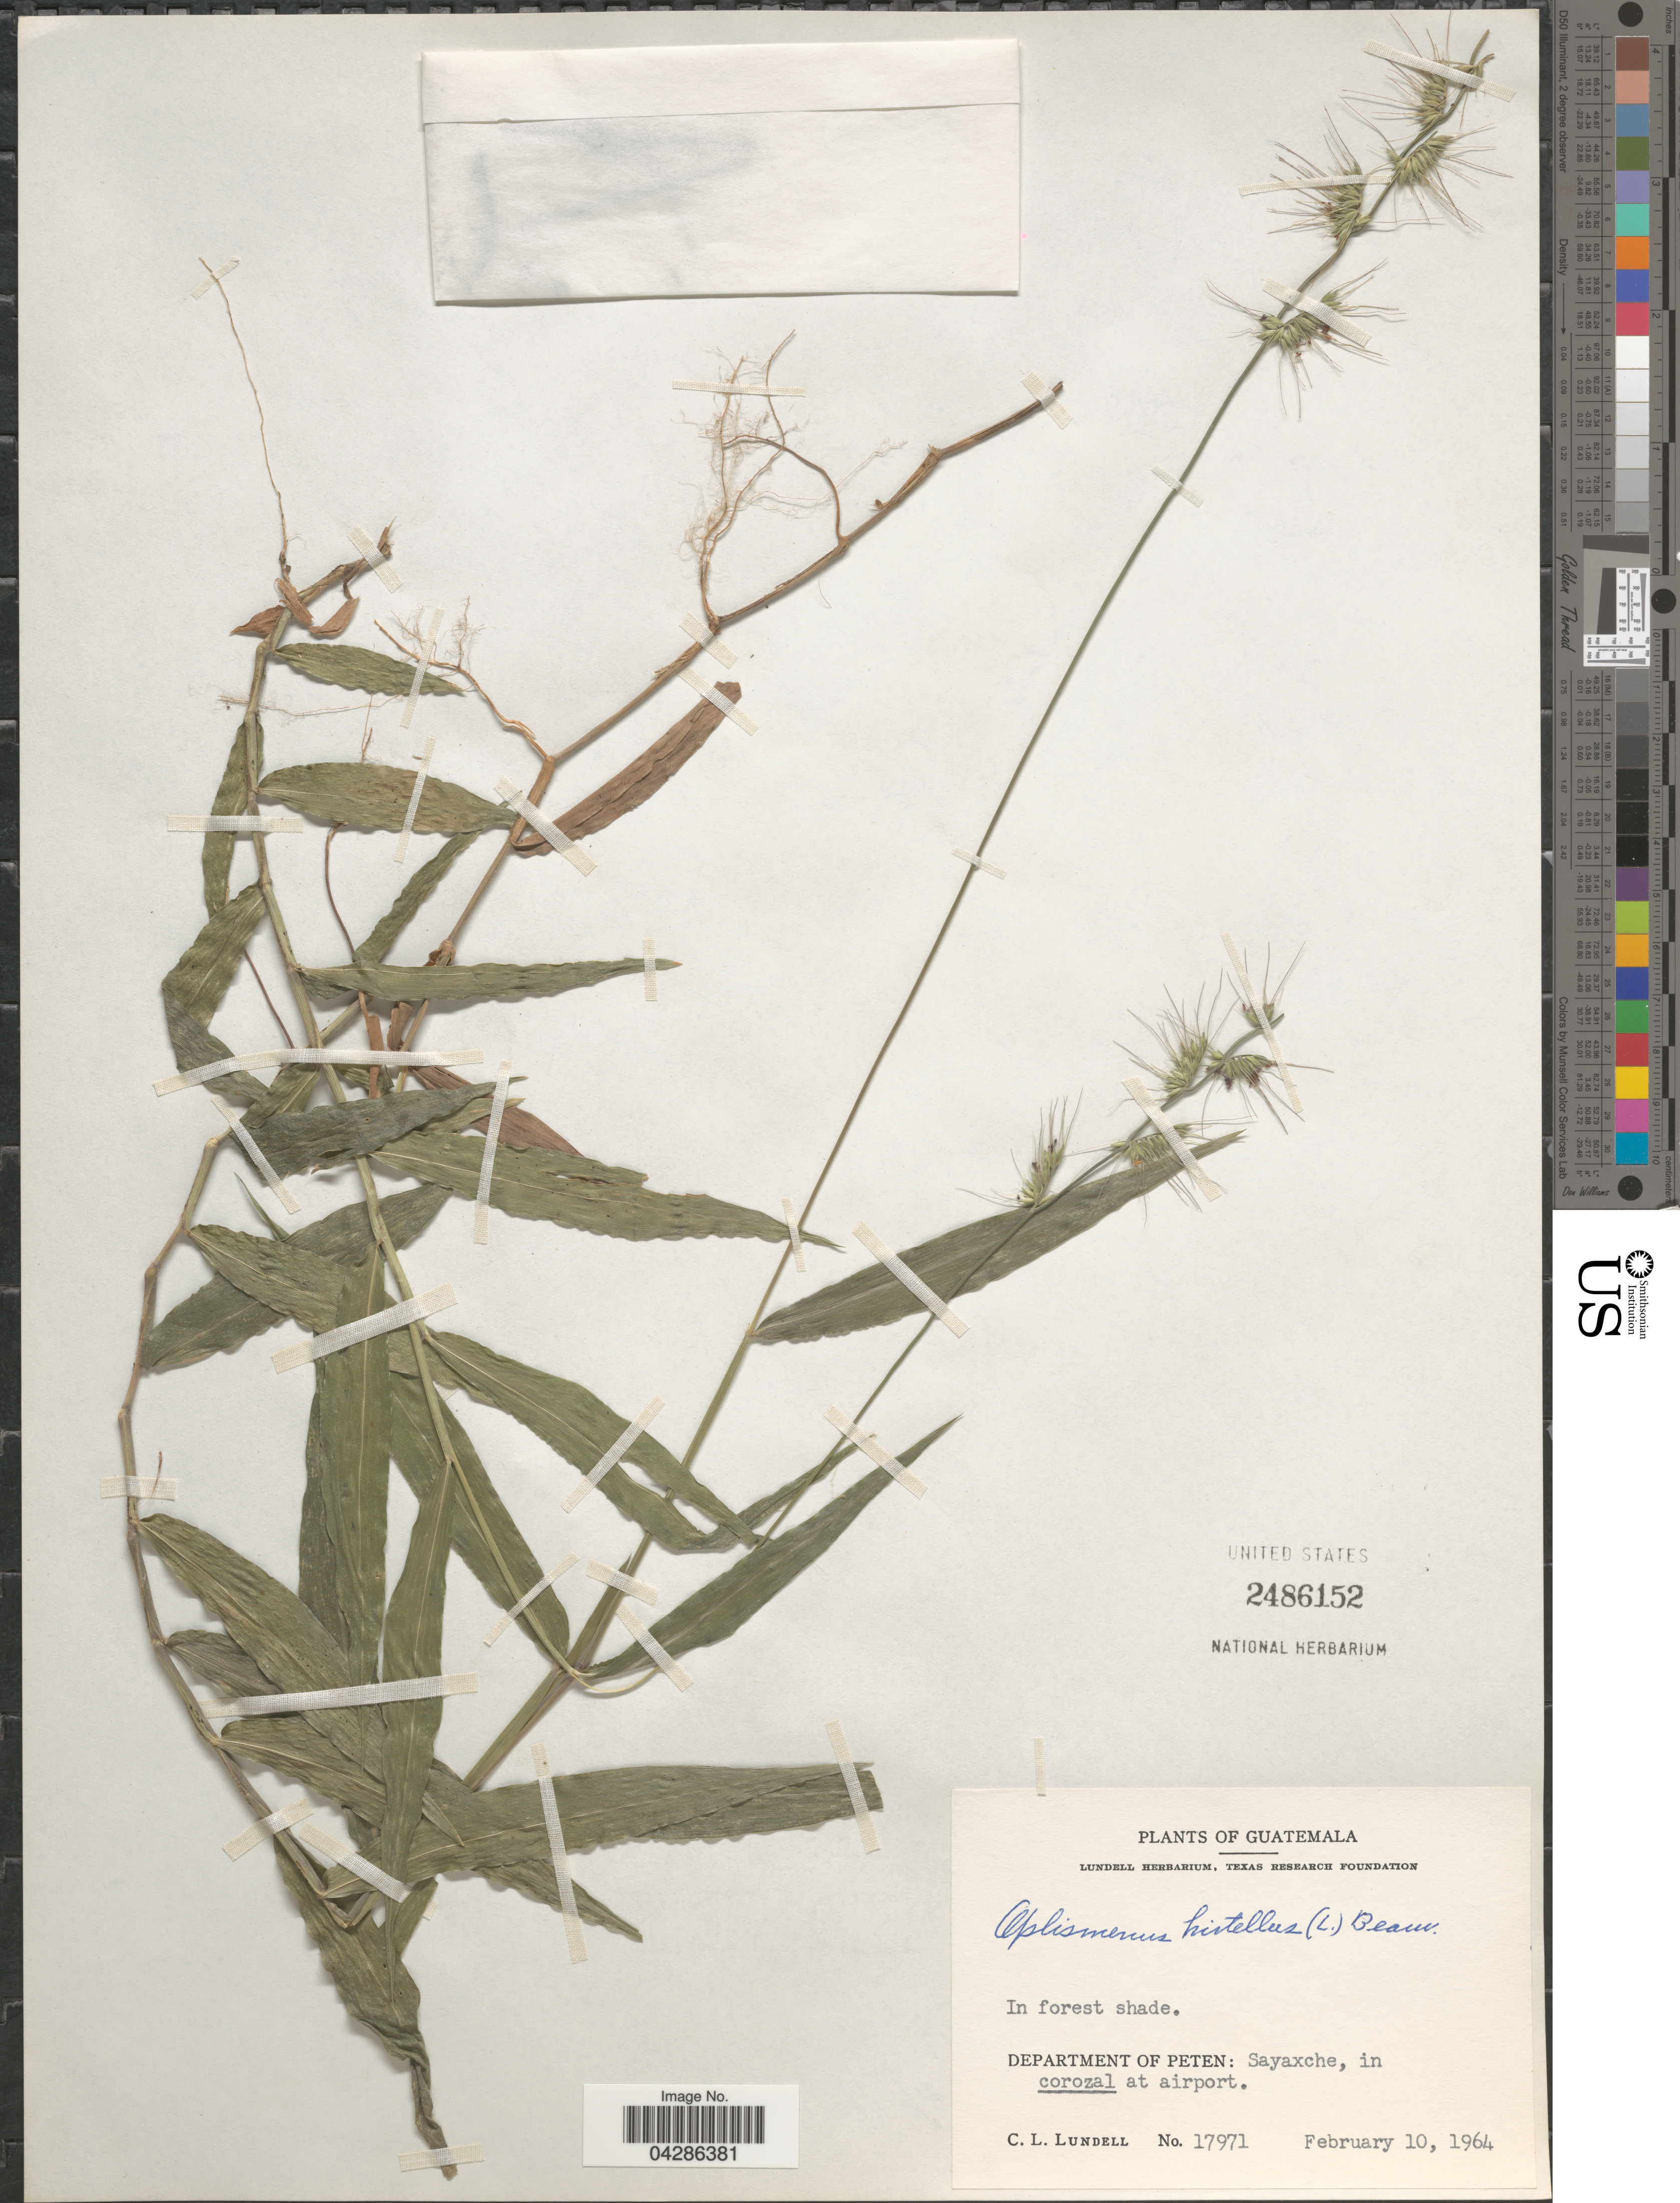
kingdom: Plantae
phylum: Tracheophyta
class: Liliopsida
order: Poales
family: Poaceae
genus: Oplismenus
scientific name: Oplismenus hirtellus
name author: (L.) P. Beauv.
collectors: C. L. Lundell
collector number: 17971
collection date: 1964-02-10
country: Guatemala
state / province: El Peten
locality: Department Of Peten: Sayache, in corozal at airport.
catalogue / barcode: US 2486152